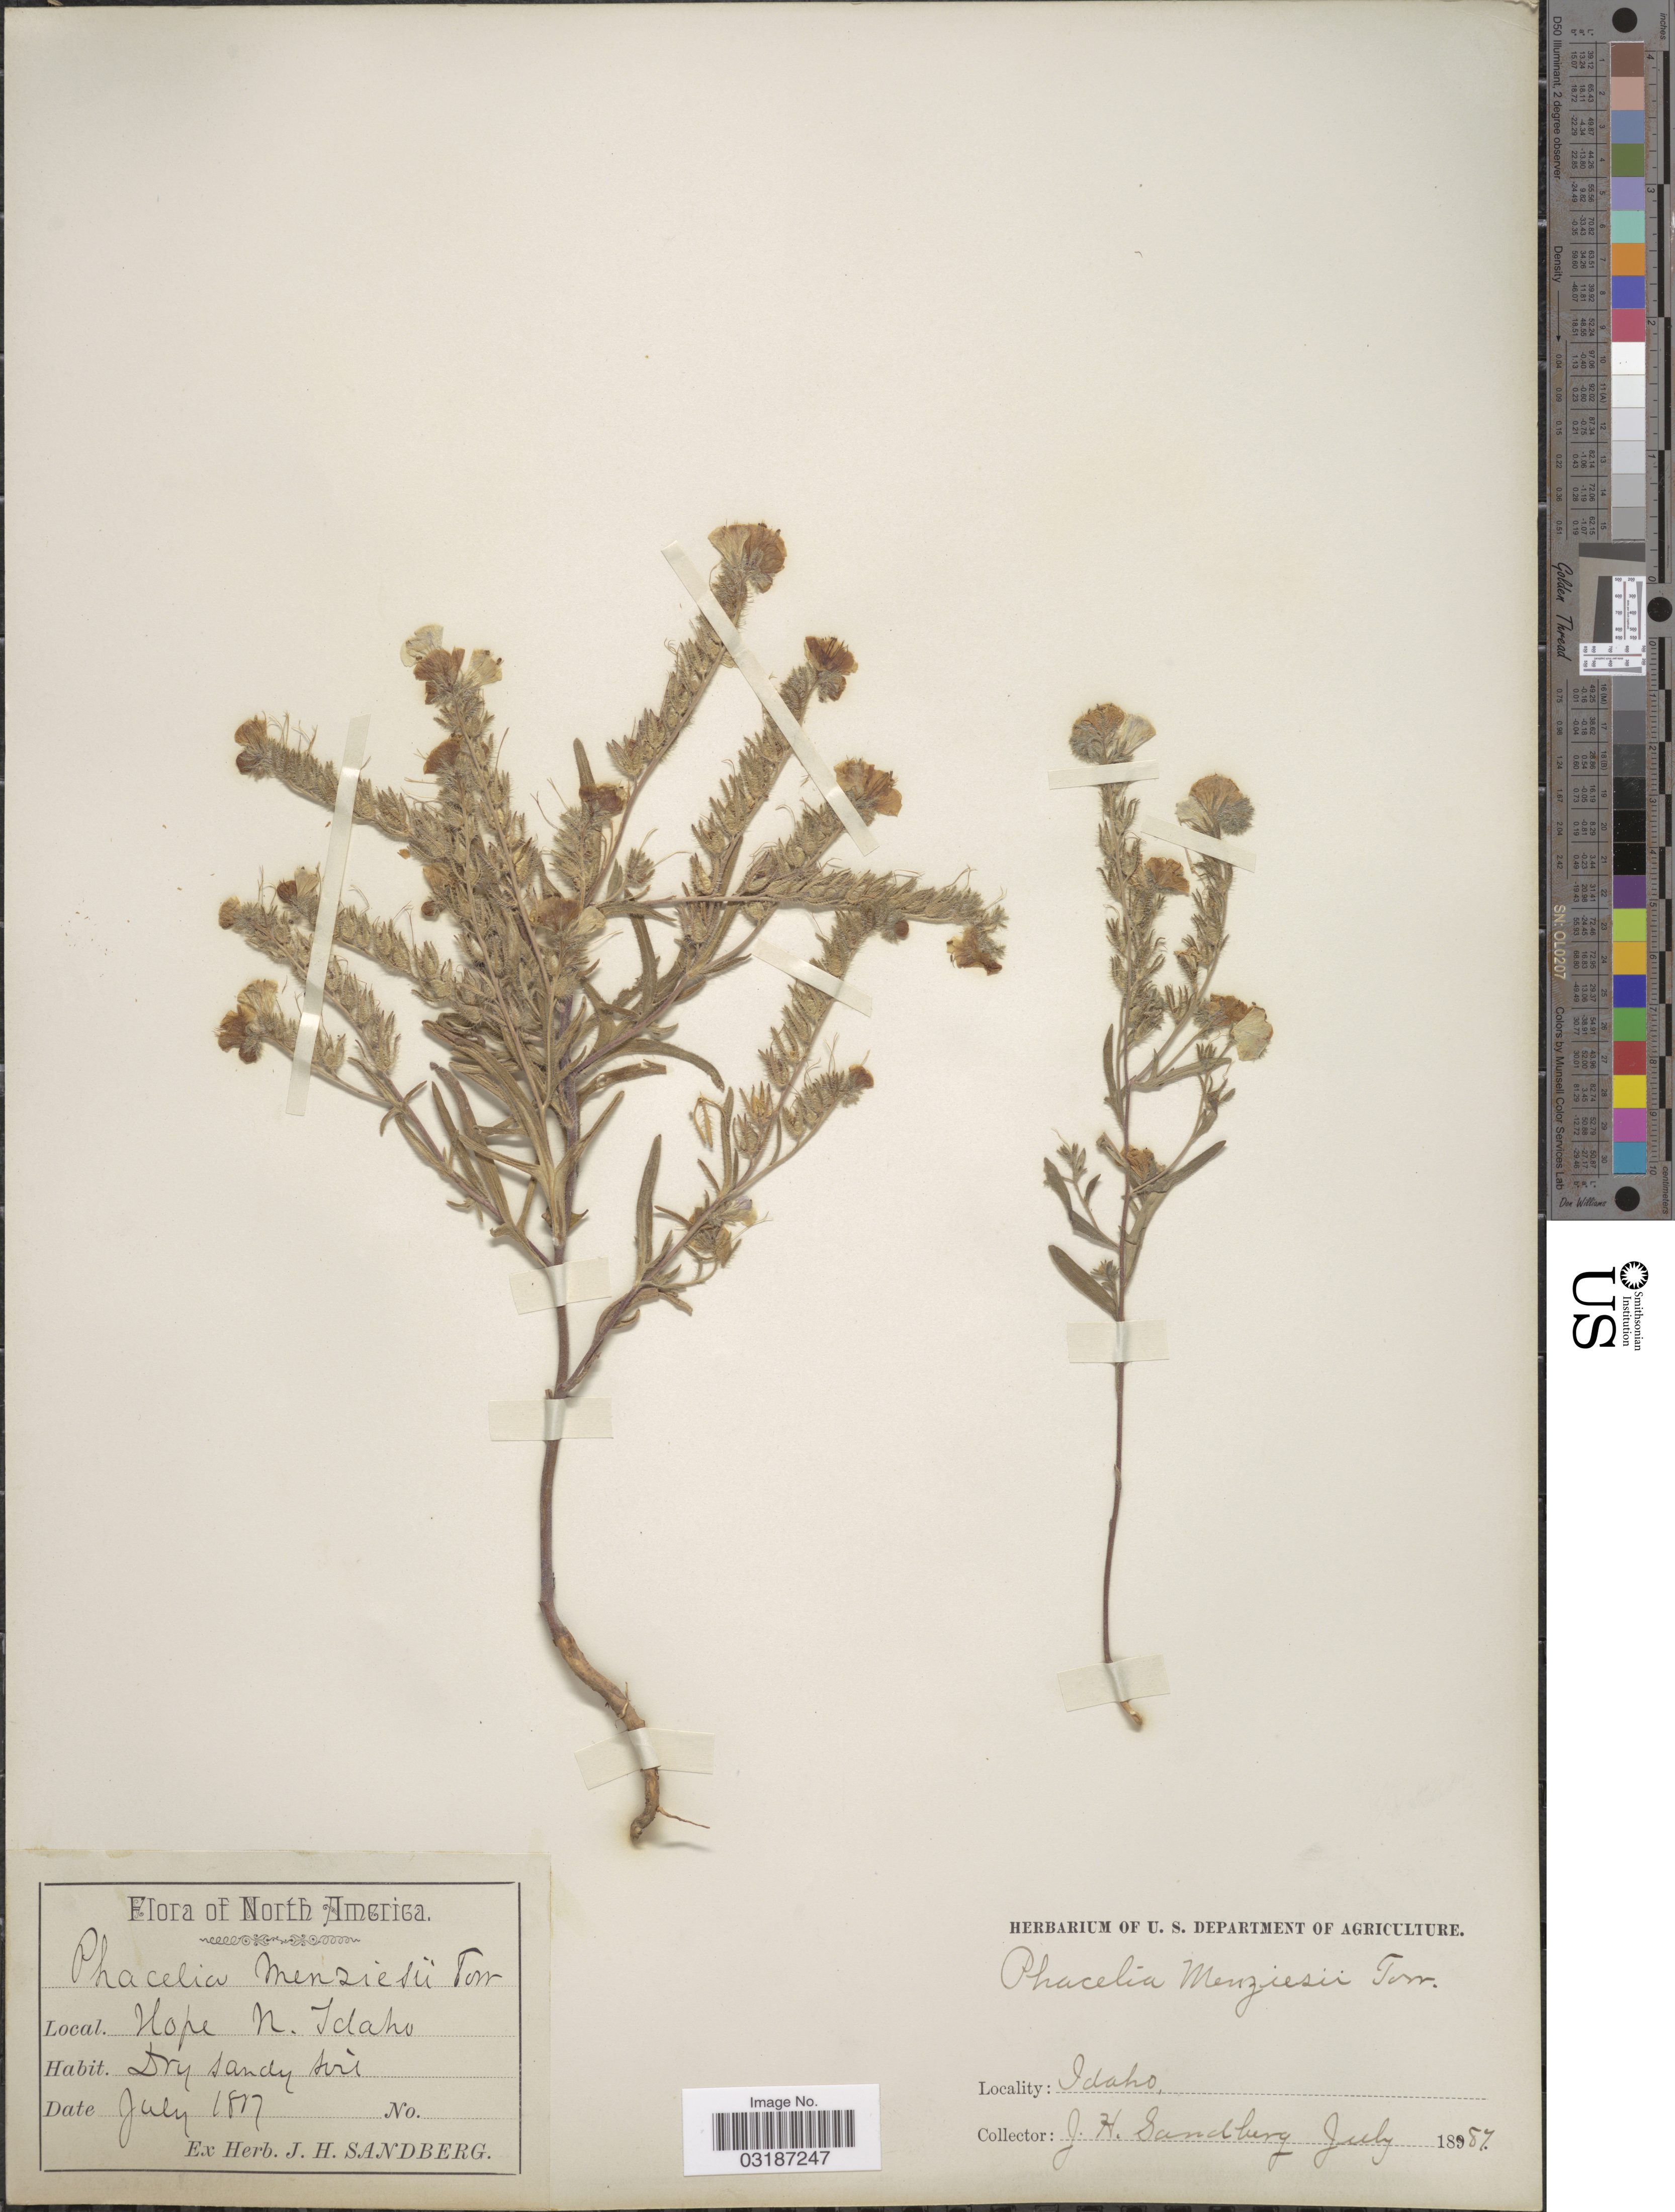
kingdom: Plantae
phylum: Tracheophyta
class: Magnoliopsida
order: Boraginales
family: Hydrophyllaceae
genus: Phacelia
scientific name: Phacelia linearis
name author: (Pursh) Holz.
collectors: J. H. Sandberg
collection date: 1887-07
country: United States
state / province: Idaho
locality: Hope N. Idaho.